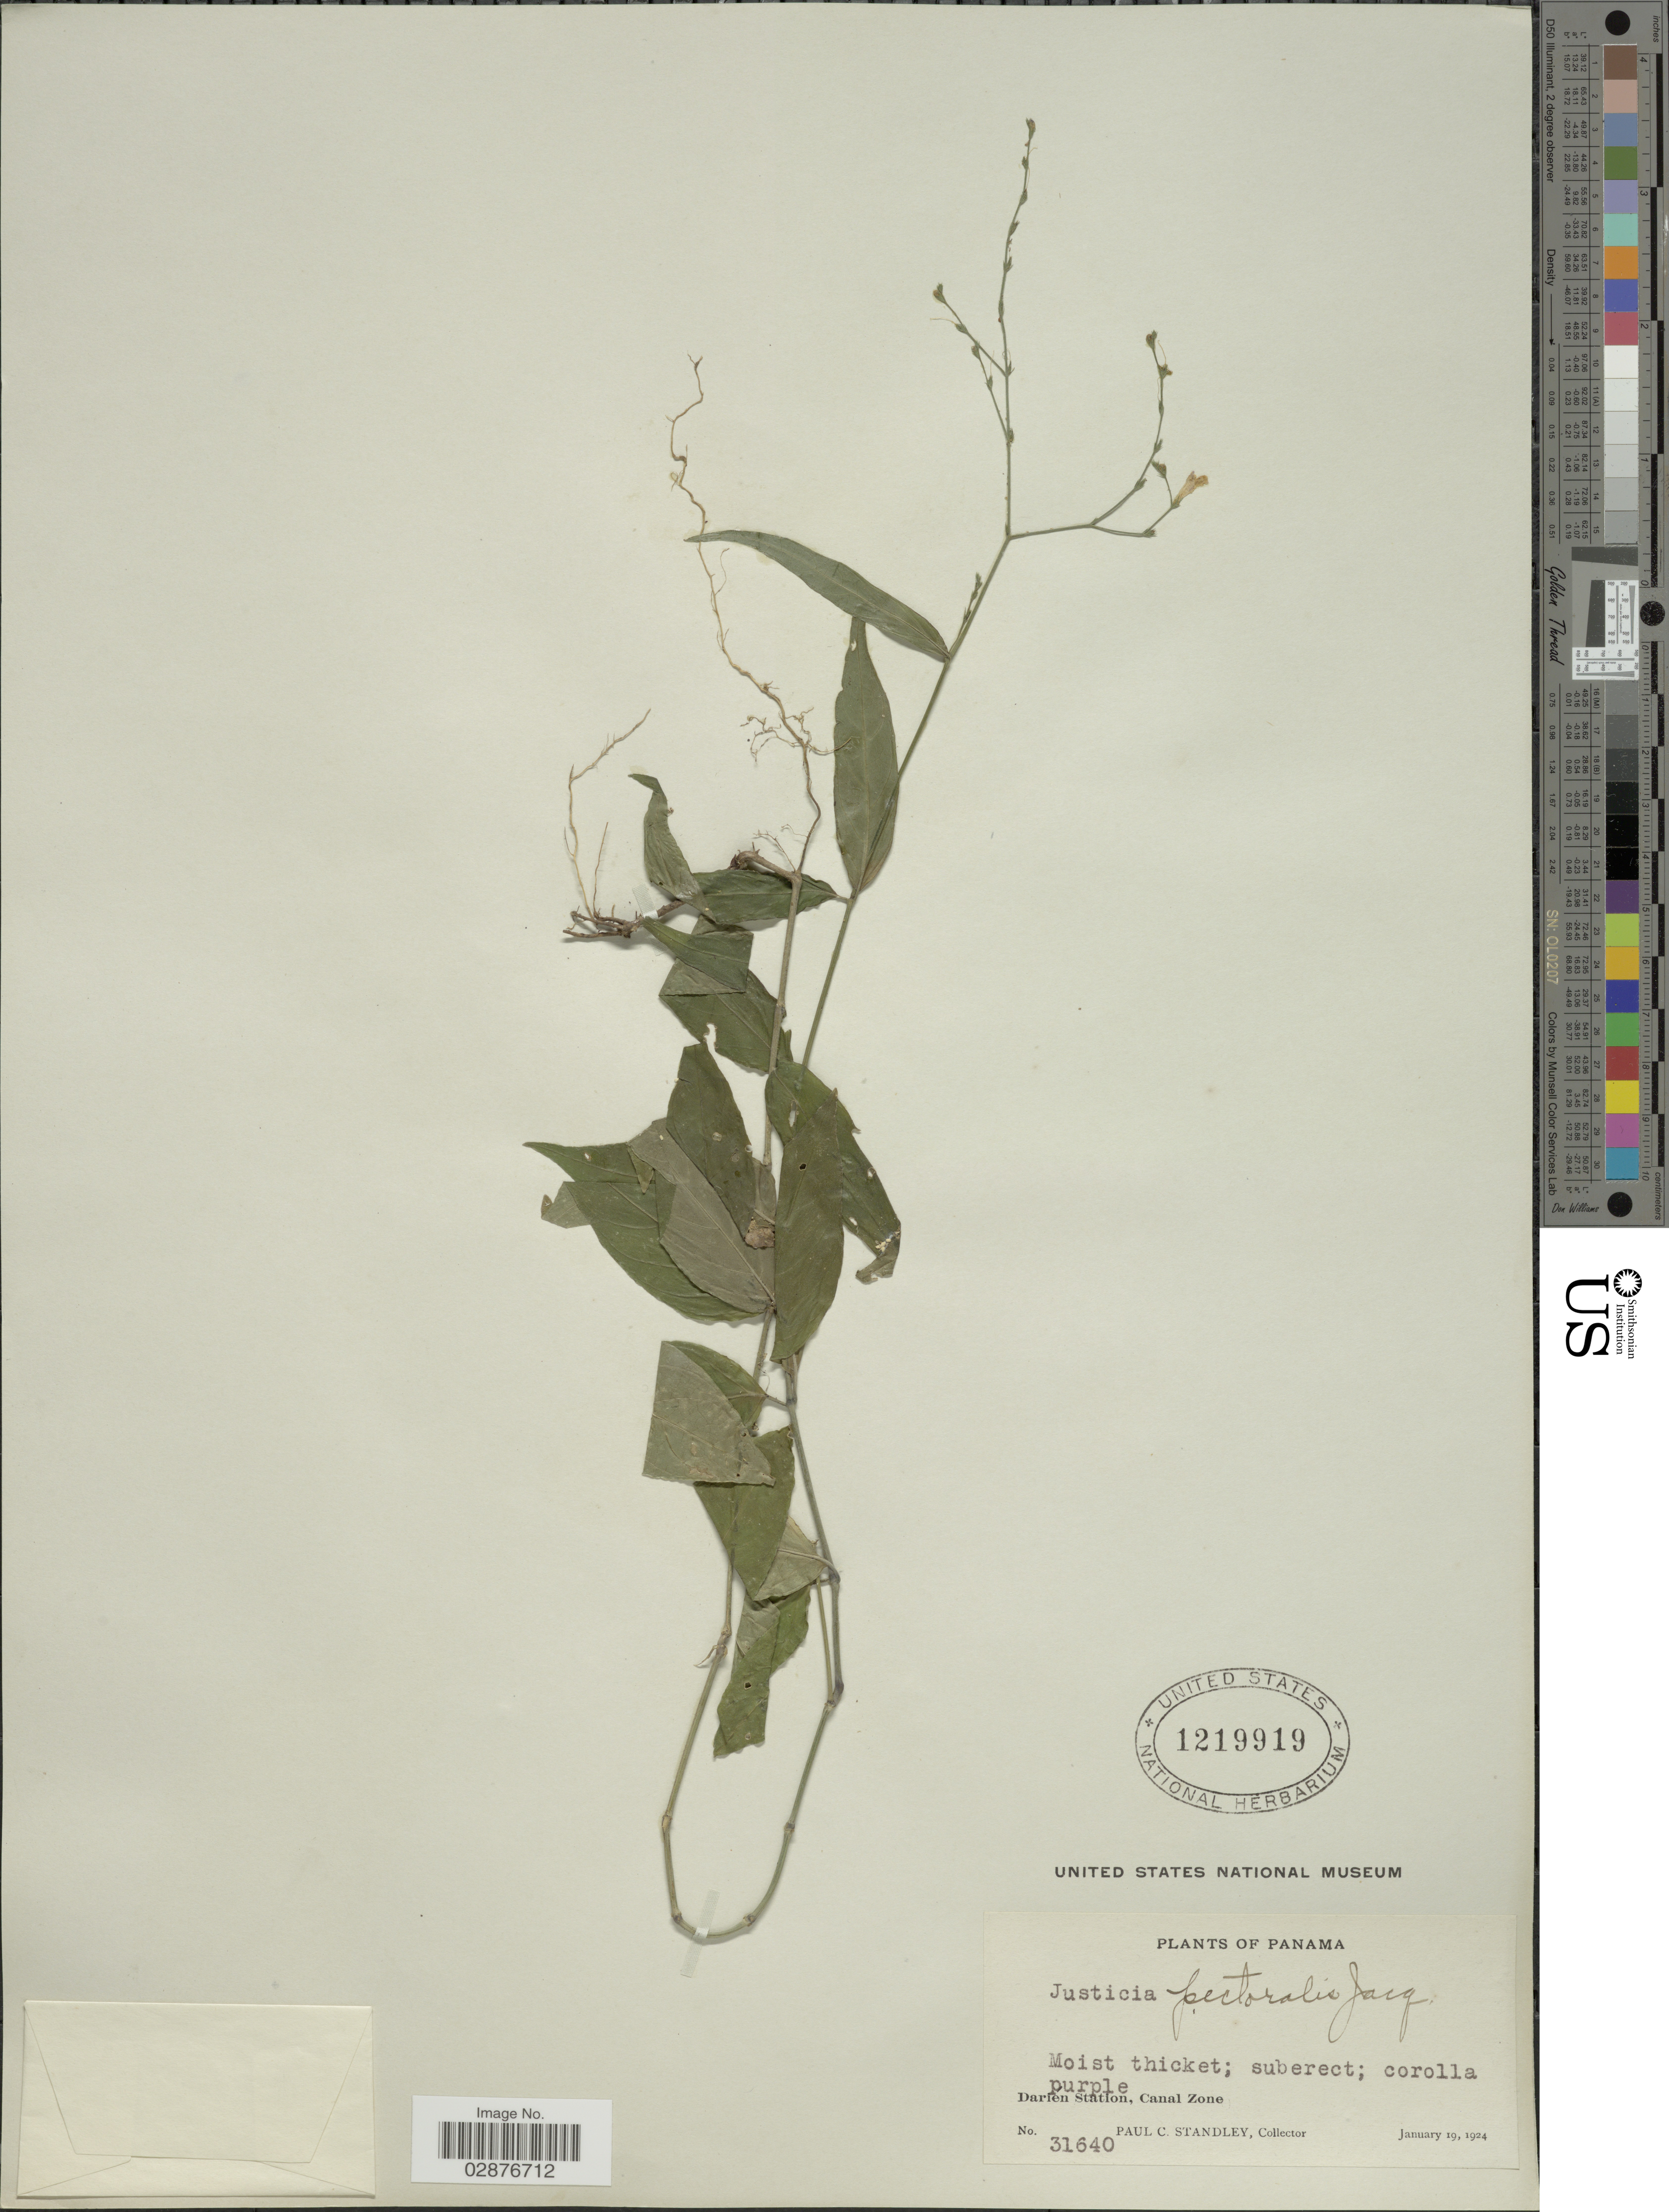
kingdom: Plantae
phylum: Tracheophyta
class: Magnoliopsida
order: Lamiales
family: Acanthaceae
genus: Justicia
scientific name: Justicia pectoralis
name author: Jacq.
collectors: P. C. Standley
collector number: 31640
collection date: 1924-01-19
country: Panama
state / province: Colón / Panamá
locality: Darien Station, Canal Zone.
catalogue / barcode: US 1219919